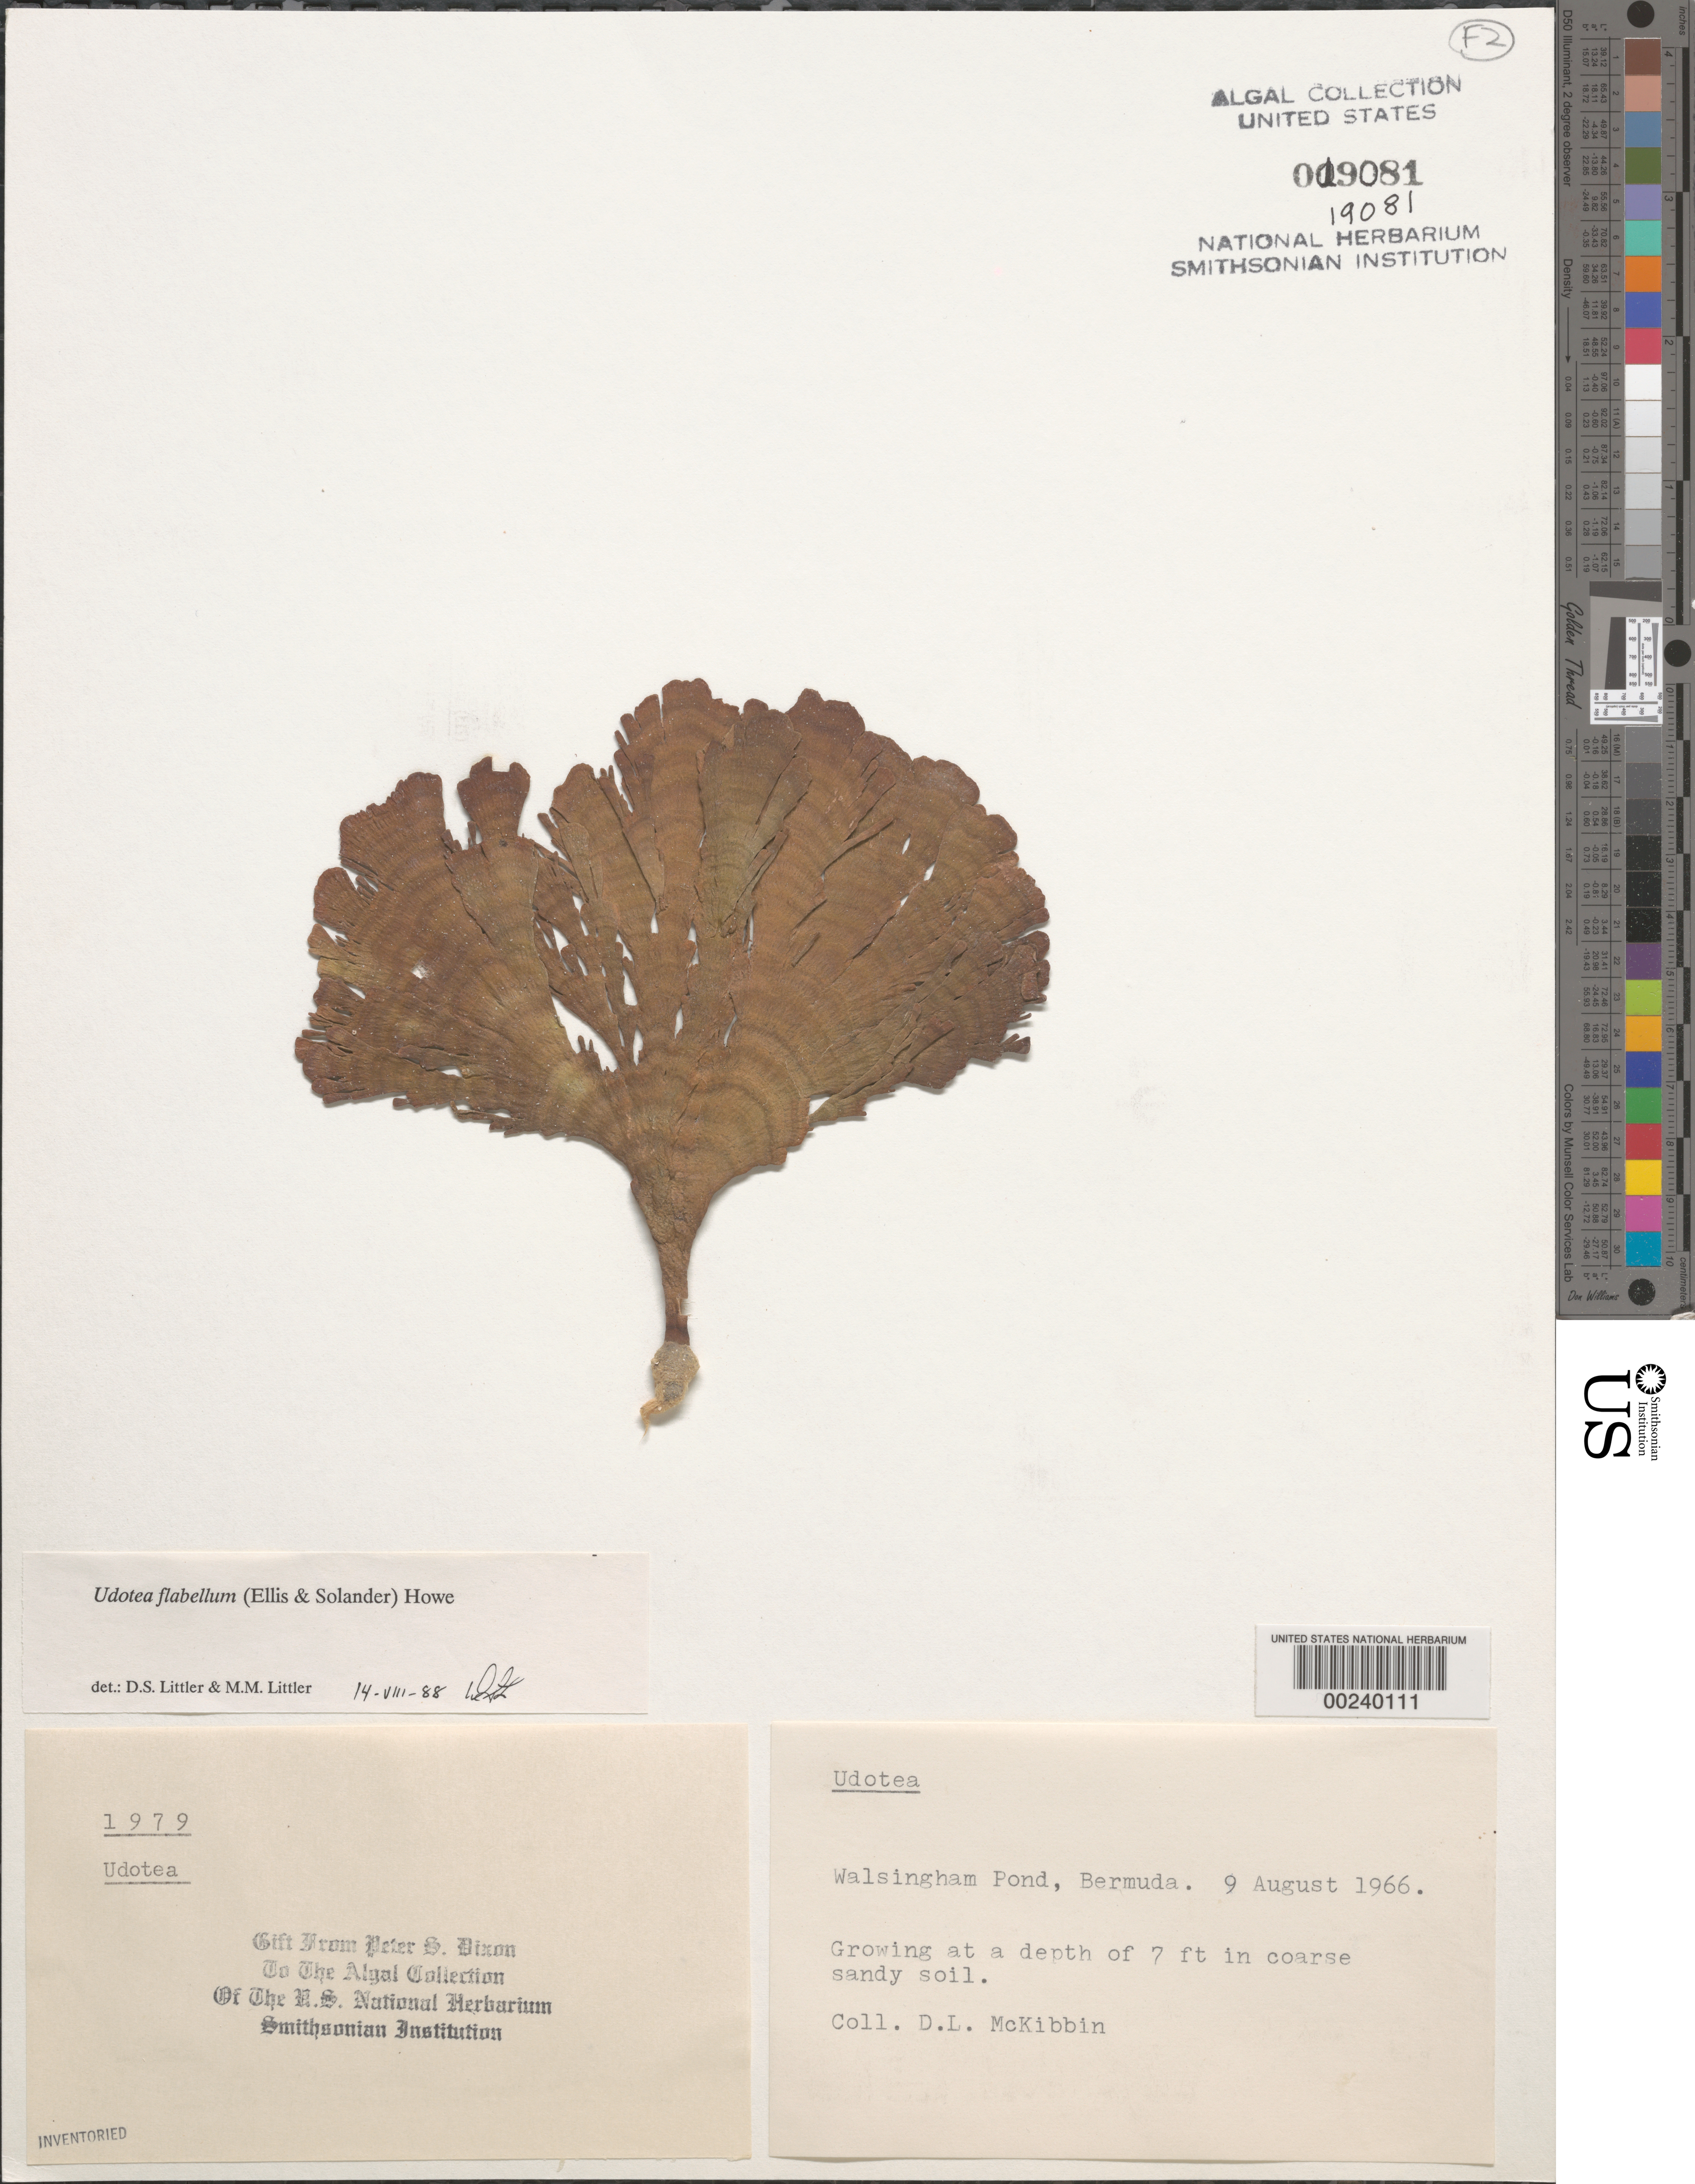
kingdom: Plantae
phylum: Chlorophyta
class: Ulvophyceae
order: Bryopsidales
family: Udoteaceae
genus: Udotea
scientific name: Udotea flabellum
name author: (J. Ellis & Sol.) M. Howe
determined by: Littler, D. S.; Littler, M. M.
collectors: D. Mckibbin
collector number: PSD 1979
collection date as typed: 09 Aug 1966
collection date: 1966-08-09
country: Bermuda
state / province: Hamilton Parish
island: Bermuda Island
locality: Walsingham Pond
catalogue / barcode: US 19081